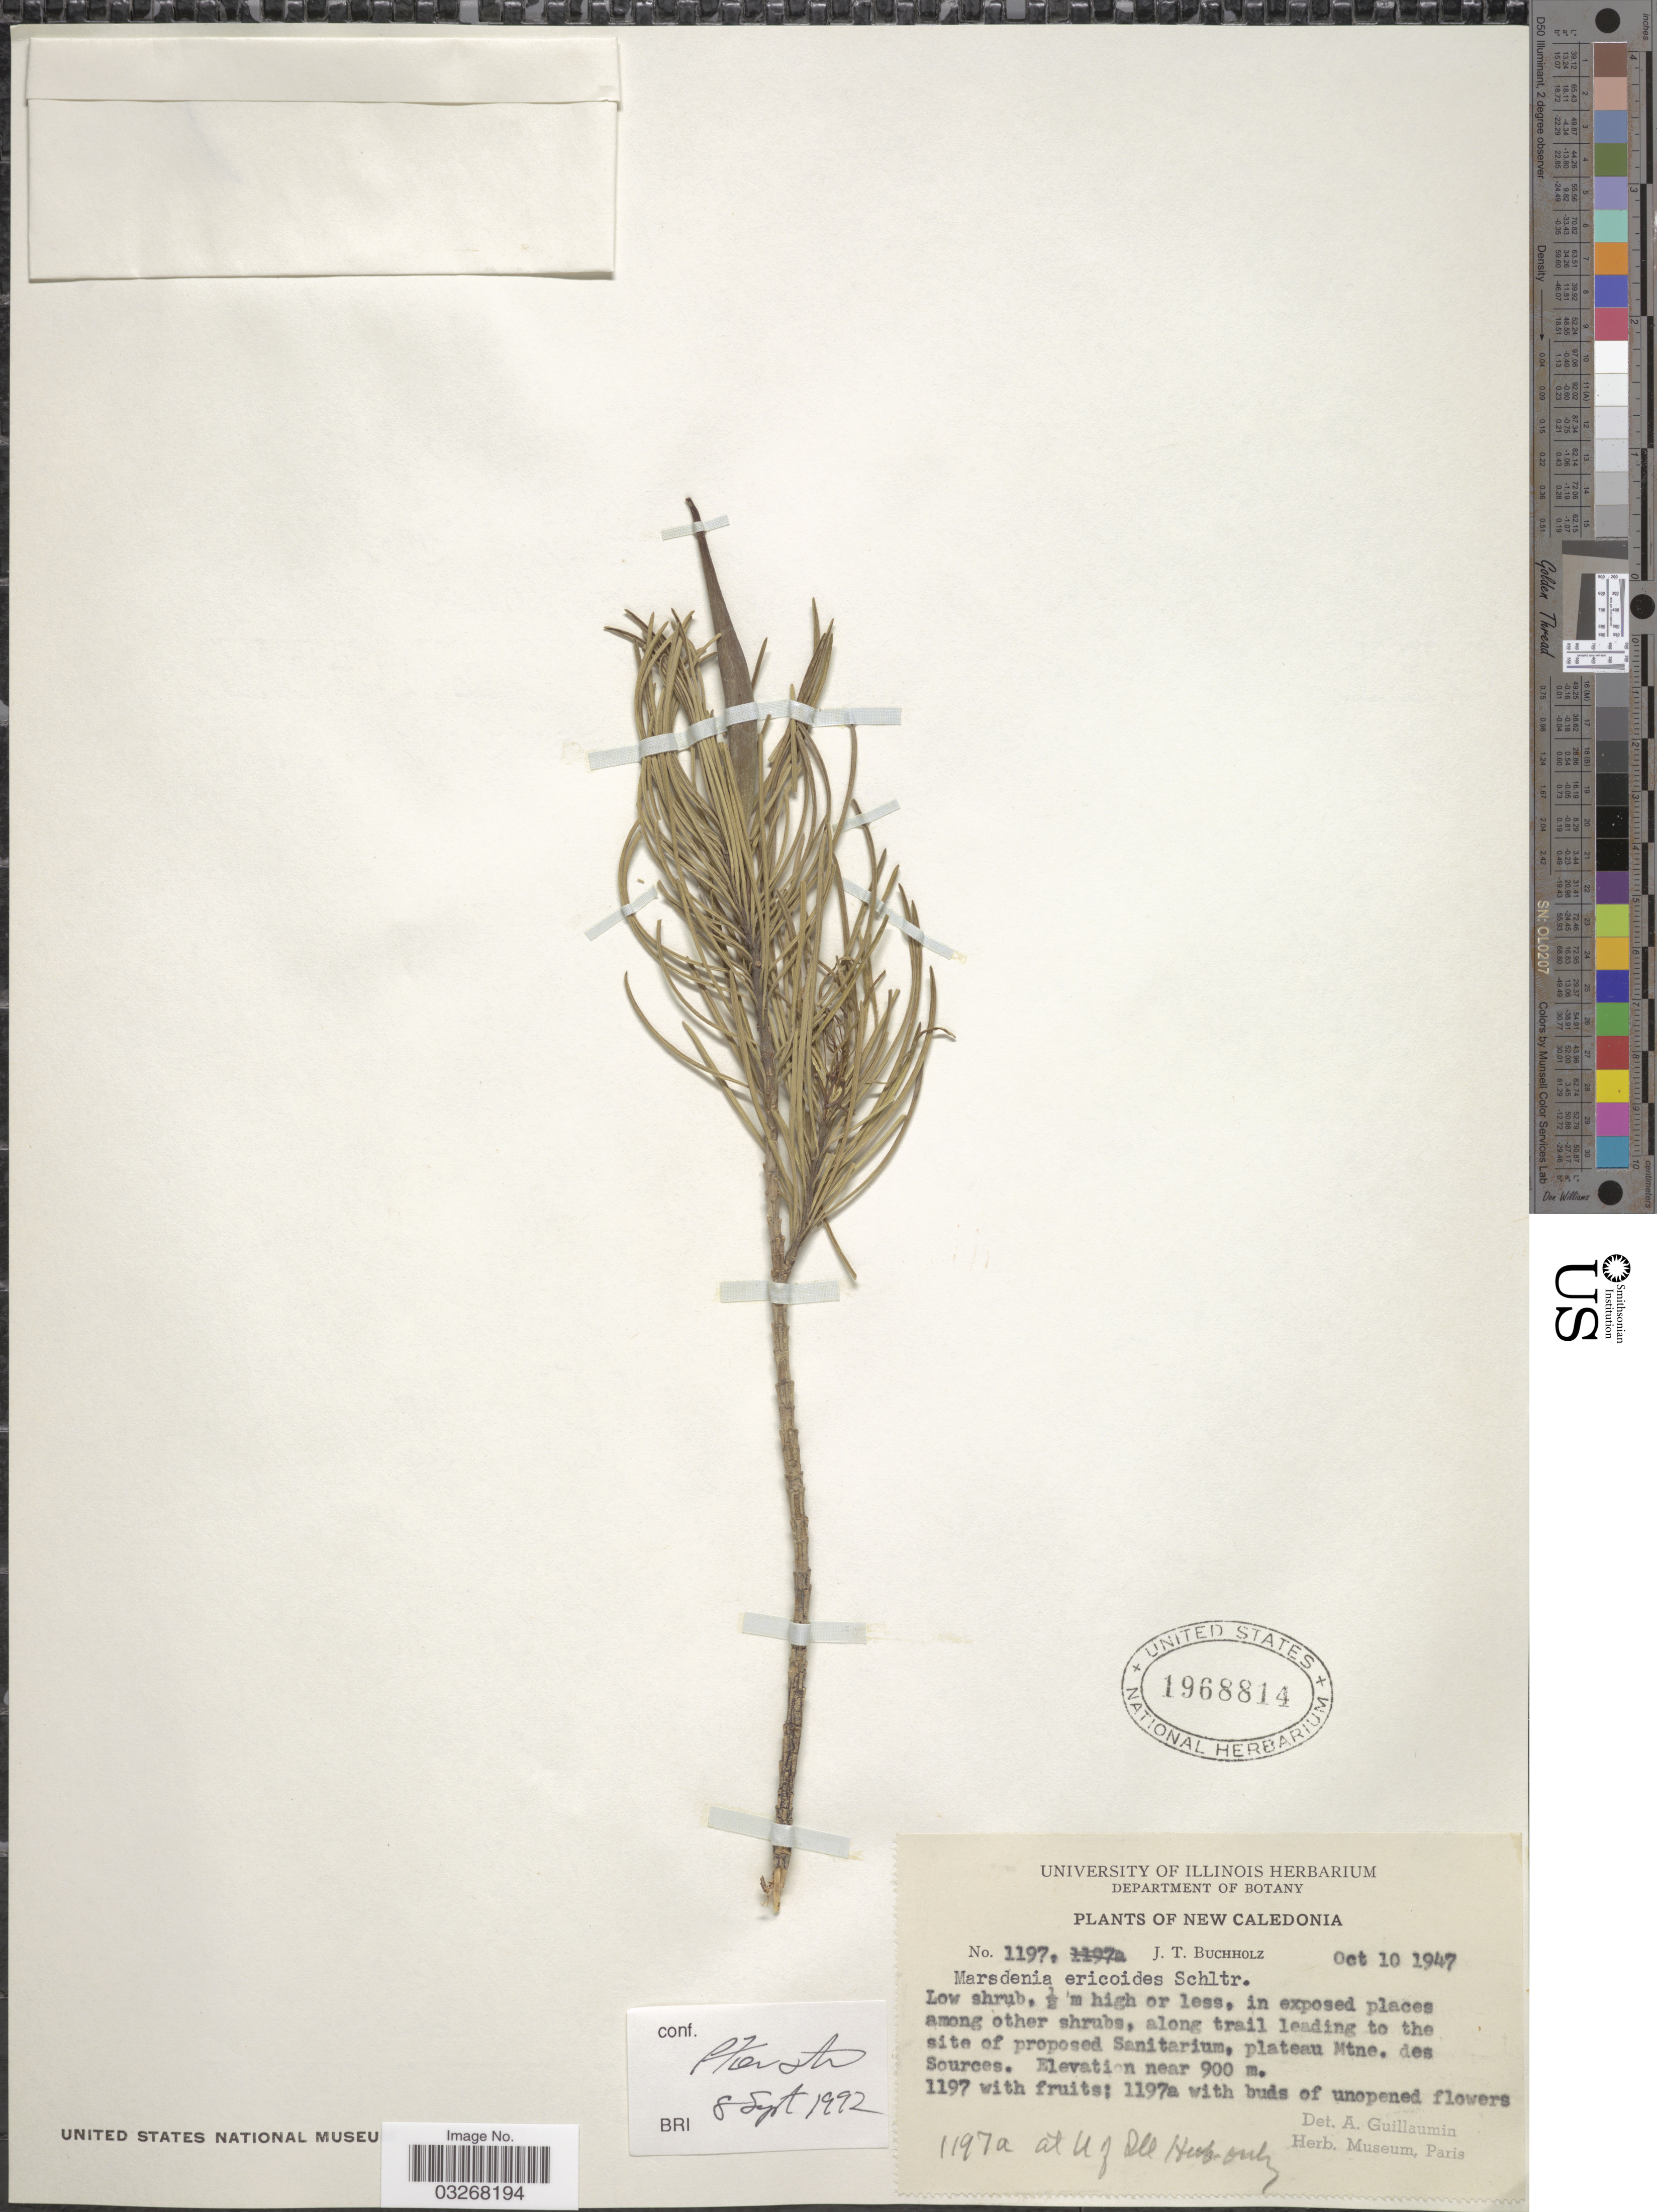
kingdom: Plantae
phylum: Tracheophyta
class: Magnoliopsida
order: Gentianales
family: Apocynaceae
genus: Marsdenia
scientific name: Marsdenia ericoides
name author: Schltr.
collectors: J. T. Buchholz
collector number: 1197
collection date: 1947-10-10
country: New Caledonia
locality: Along trail leading to the site of proposed Sanitarium, plateau Mtne. des Sources.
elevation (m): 900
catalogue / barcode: US 1968814